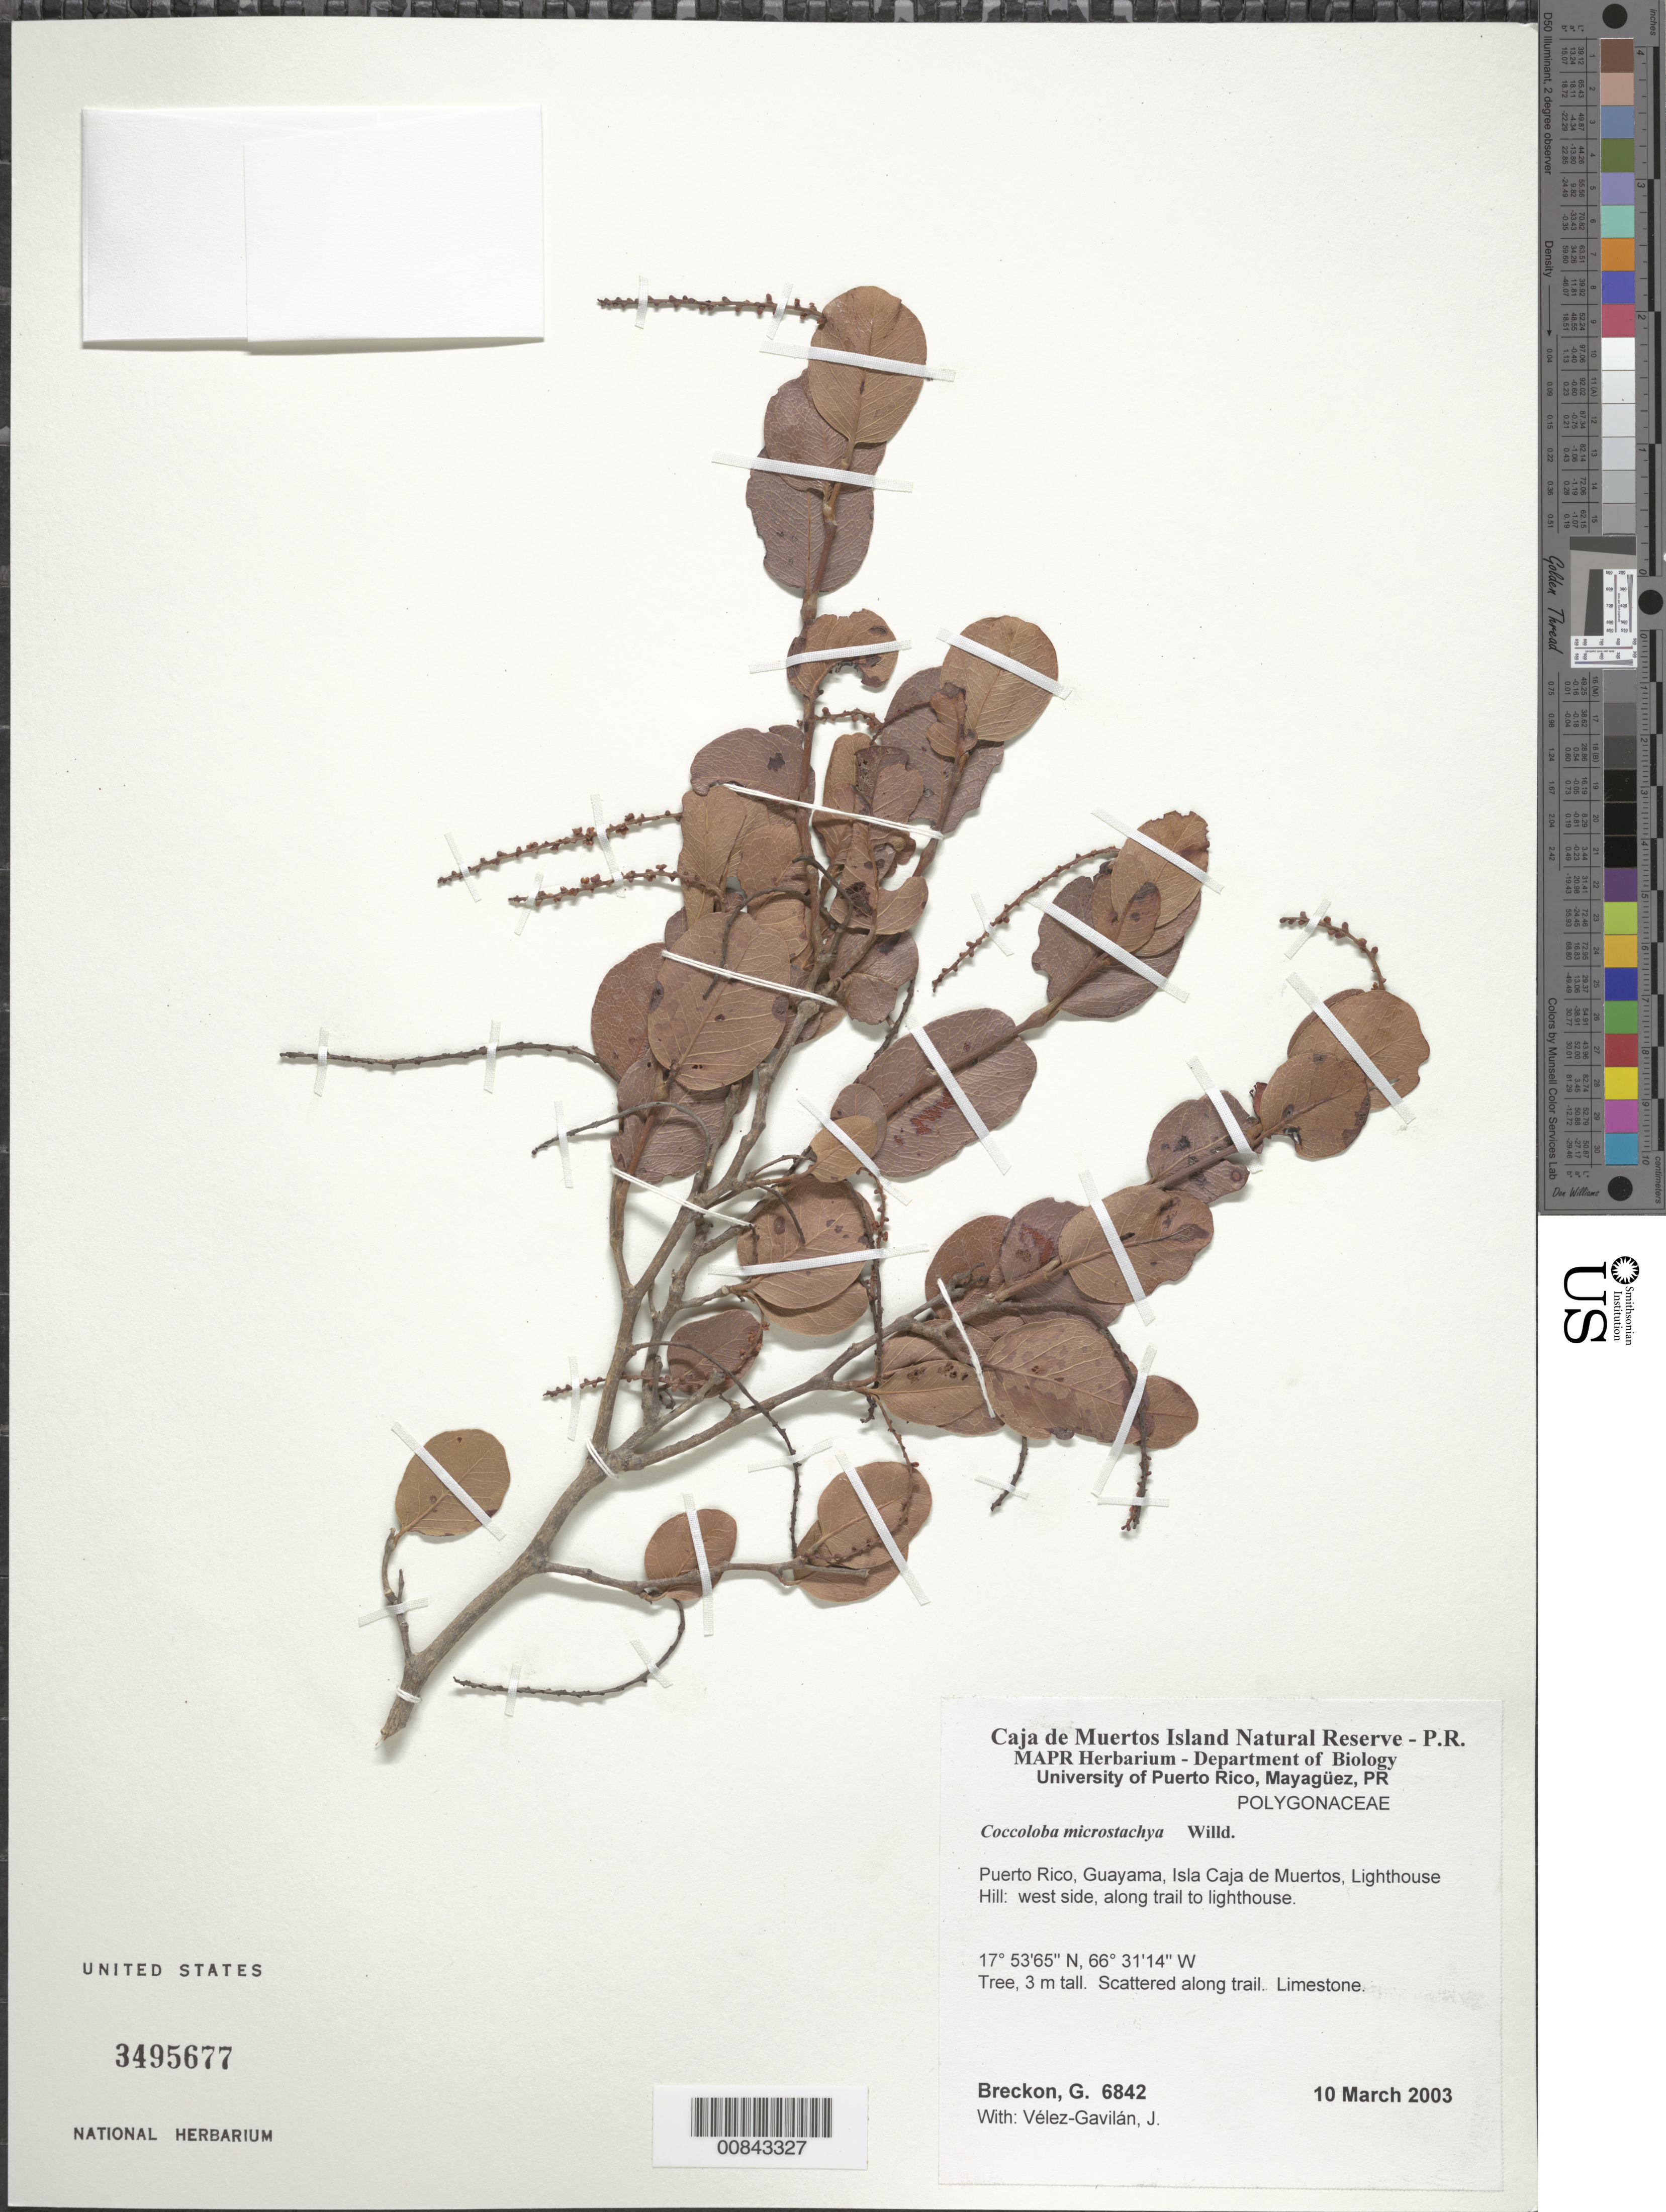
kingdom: Plantae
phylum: Tracheophyta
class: Magnoliopsida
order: Caryophyllales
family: Polygonaceae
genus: Coccoloba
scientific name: Coccoloba microstachya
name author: Willd.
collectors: G. Breckon & J. Vélez-Gavilán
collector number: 6842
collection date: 2003-03-10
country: Puerto Rico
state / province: Guayama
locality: Isla Caja de Muertos,Lighthouse Hill: west side, along trail to lighhouse.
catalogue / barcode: US 3495677